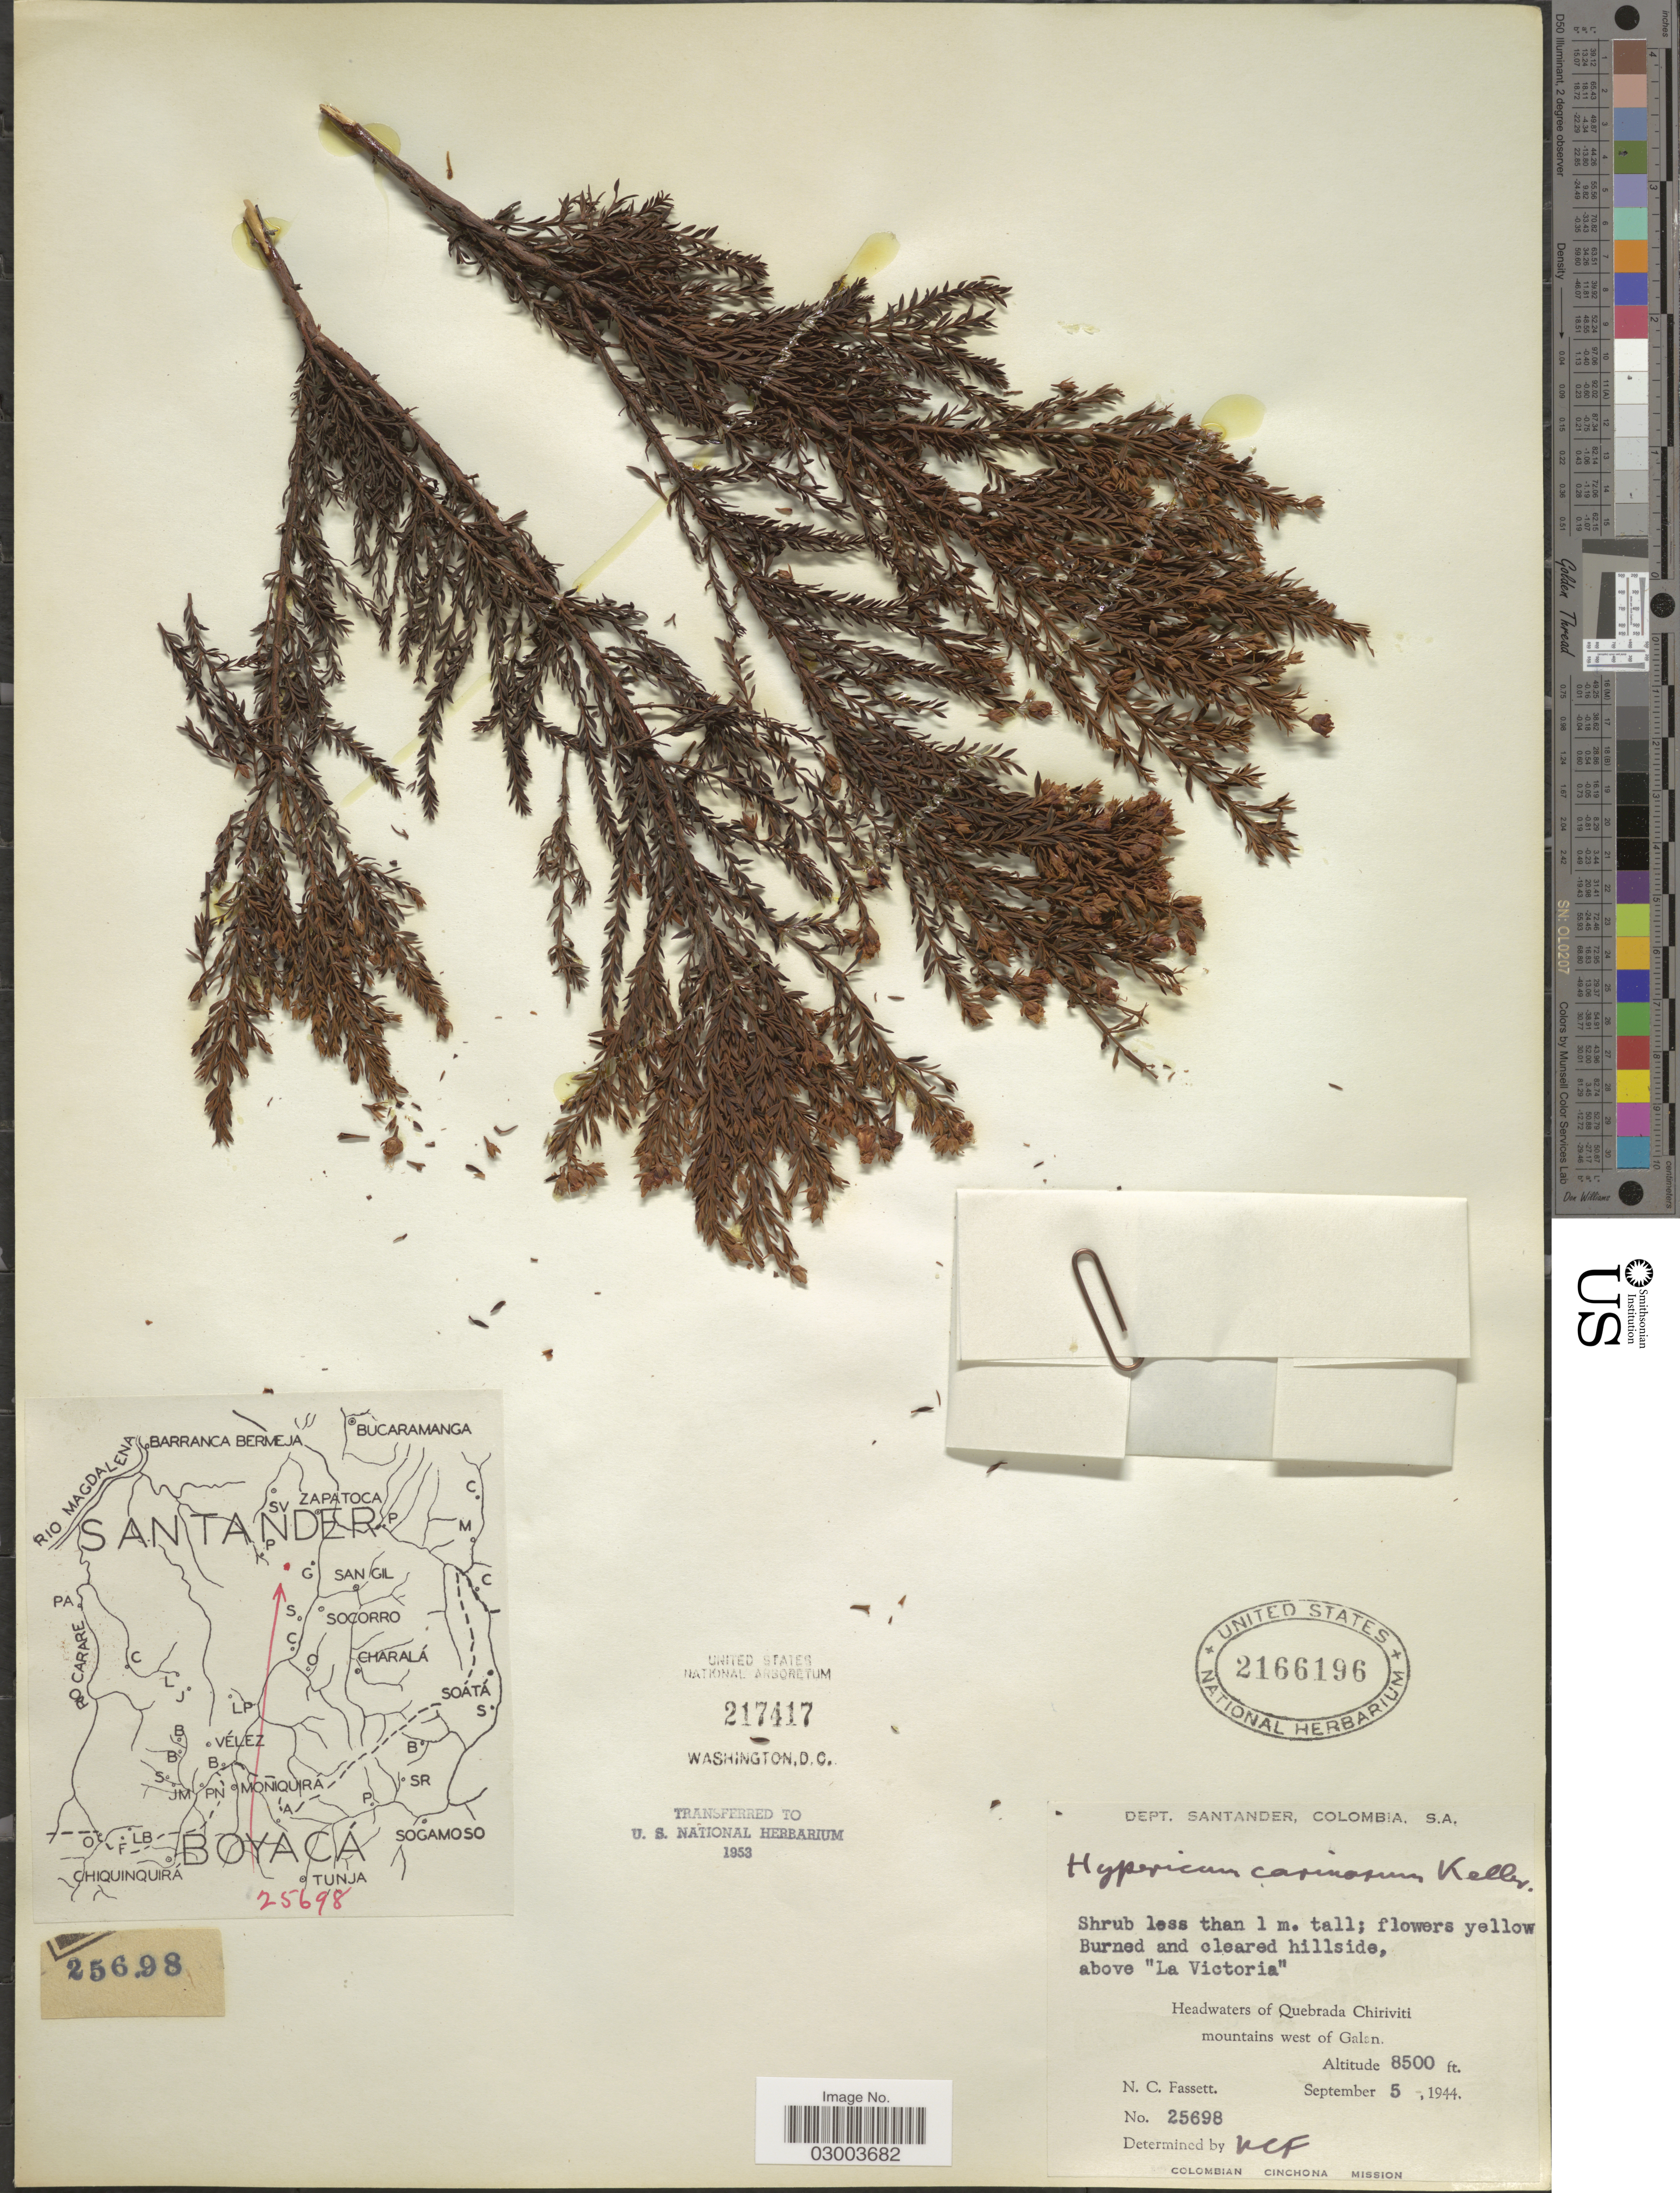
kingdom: Plantae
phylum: Tracheophyta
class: Magnoliopsida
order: Malpighiales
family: Hypericaceae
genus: Hypericum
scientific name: Hypericum carinosum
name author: R. Keller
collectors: N. C. Fassett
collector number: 25698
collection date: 1944-09-05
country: Colombia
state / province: Santander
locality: Dept. Santander, above "La Victoria", Headwaters of Quebrada Chiriviti mountains west of Galen.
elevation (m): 2591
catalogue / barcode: US 2166196